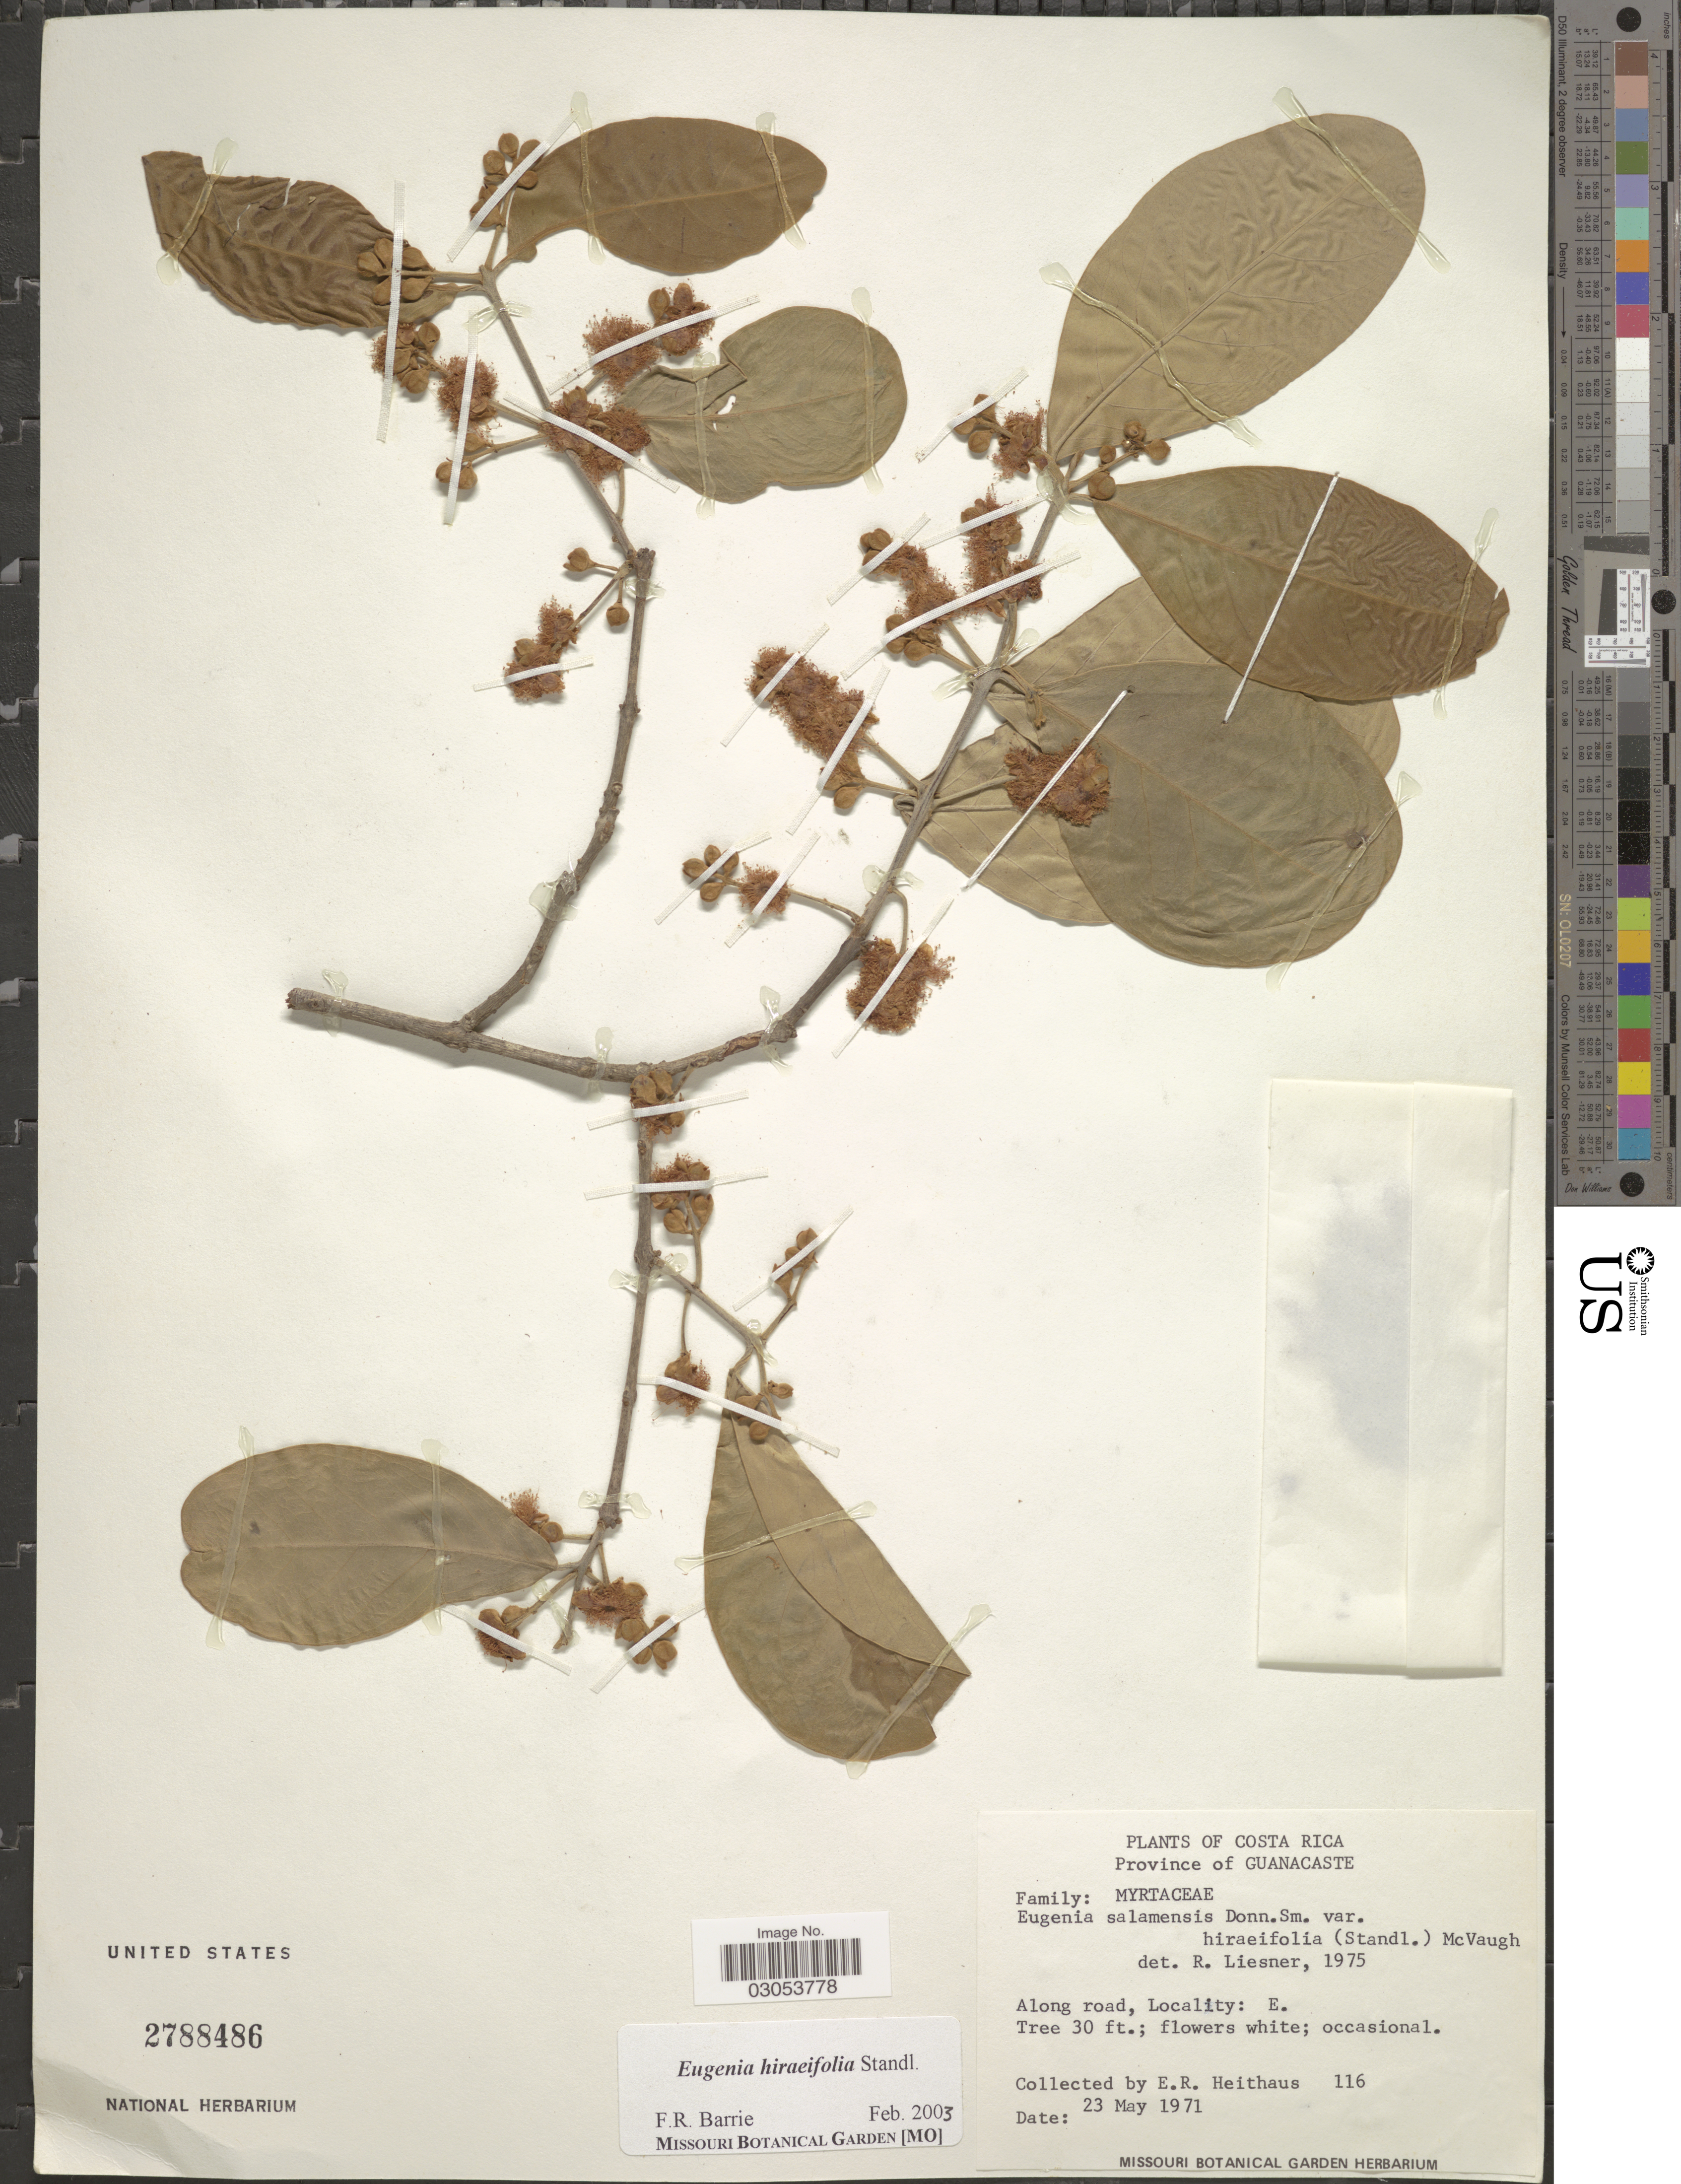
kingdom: Plantae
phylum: Tracheophyta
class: Magnoliopsida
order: Myrtales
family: Myrtaceae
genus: Eugenia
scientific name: Eugenia hiraeifolia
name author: Standl.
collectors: E. Heithaus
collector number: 116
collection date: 1971-05-23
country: Costa Rica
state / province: Guanacaste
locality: Along road, E.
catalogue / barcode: US 2788486